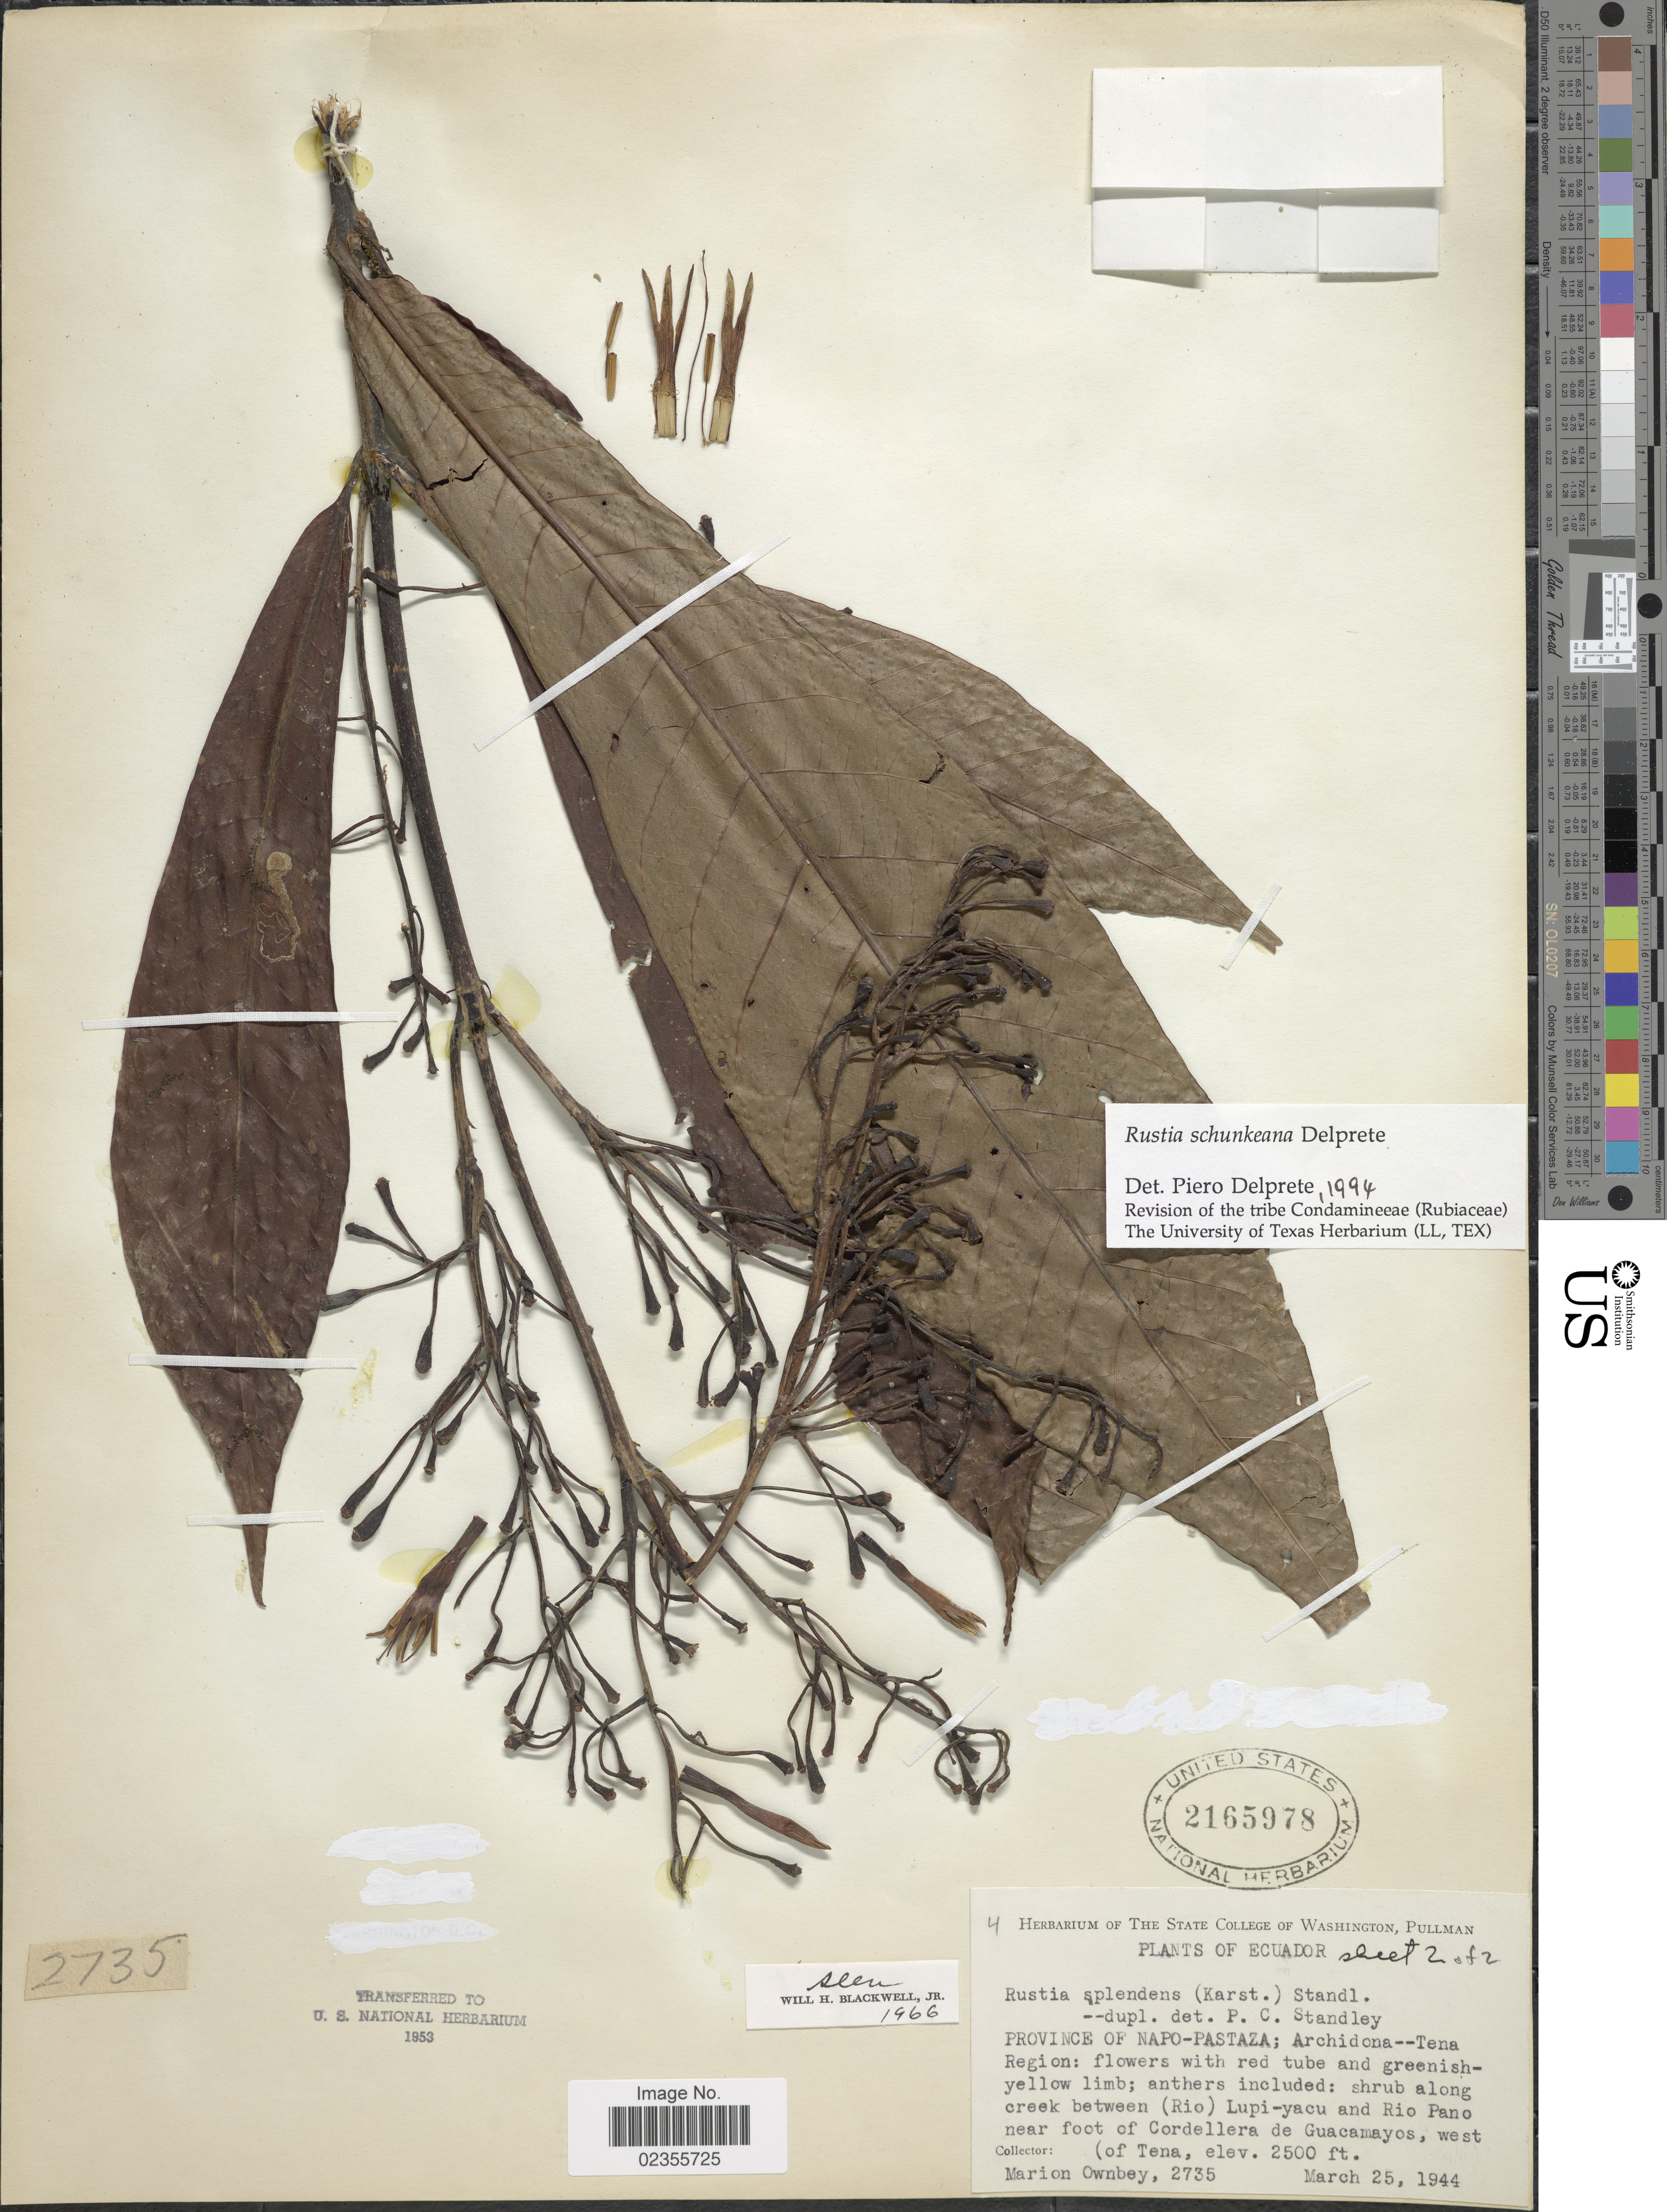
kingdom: Plantae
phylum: Tracheophyta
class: Magnoliopsida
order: Gentianales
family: Rubiaceae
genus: Rustia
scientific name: Rustia schunkeana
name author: Delprete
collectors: F. M. Ownbey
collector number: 2735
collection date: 1944-03-25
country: Ecuador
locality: Province of Napo-Pastaza; Archidona-Tena Region, along creek between (Rio) Lupi-yacu and Rio Pano near foot of Cordillera de Guacamayos, west (of Tena.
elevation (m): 762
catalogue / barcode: US 2165978